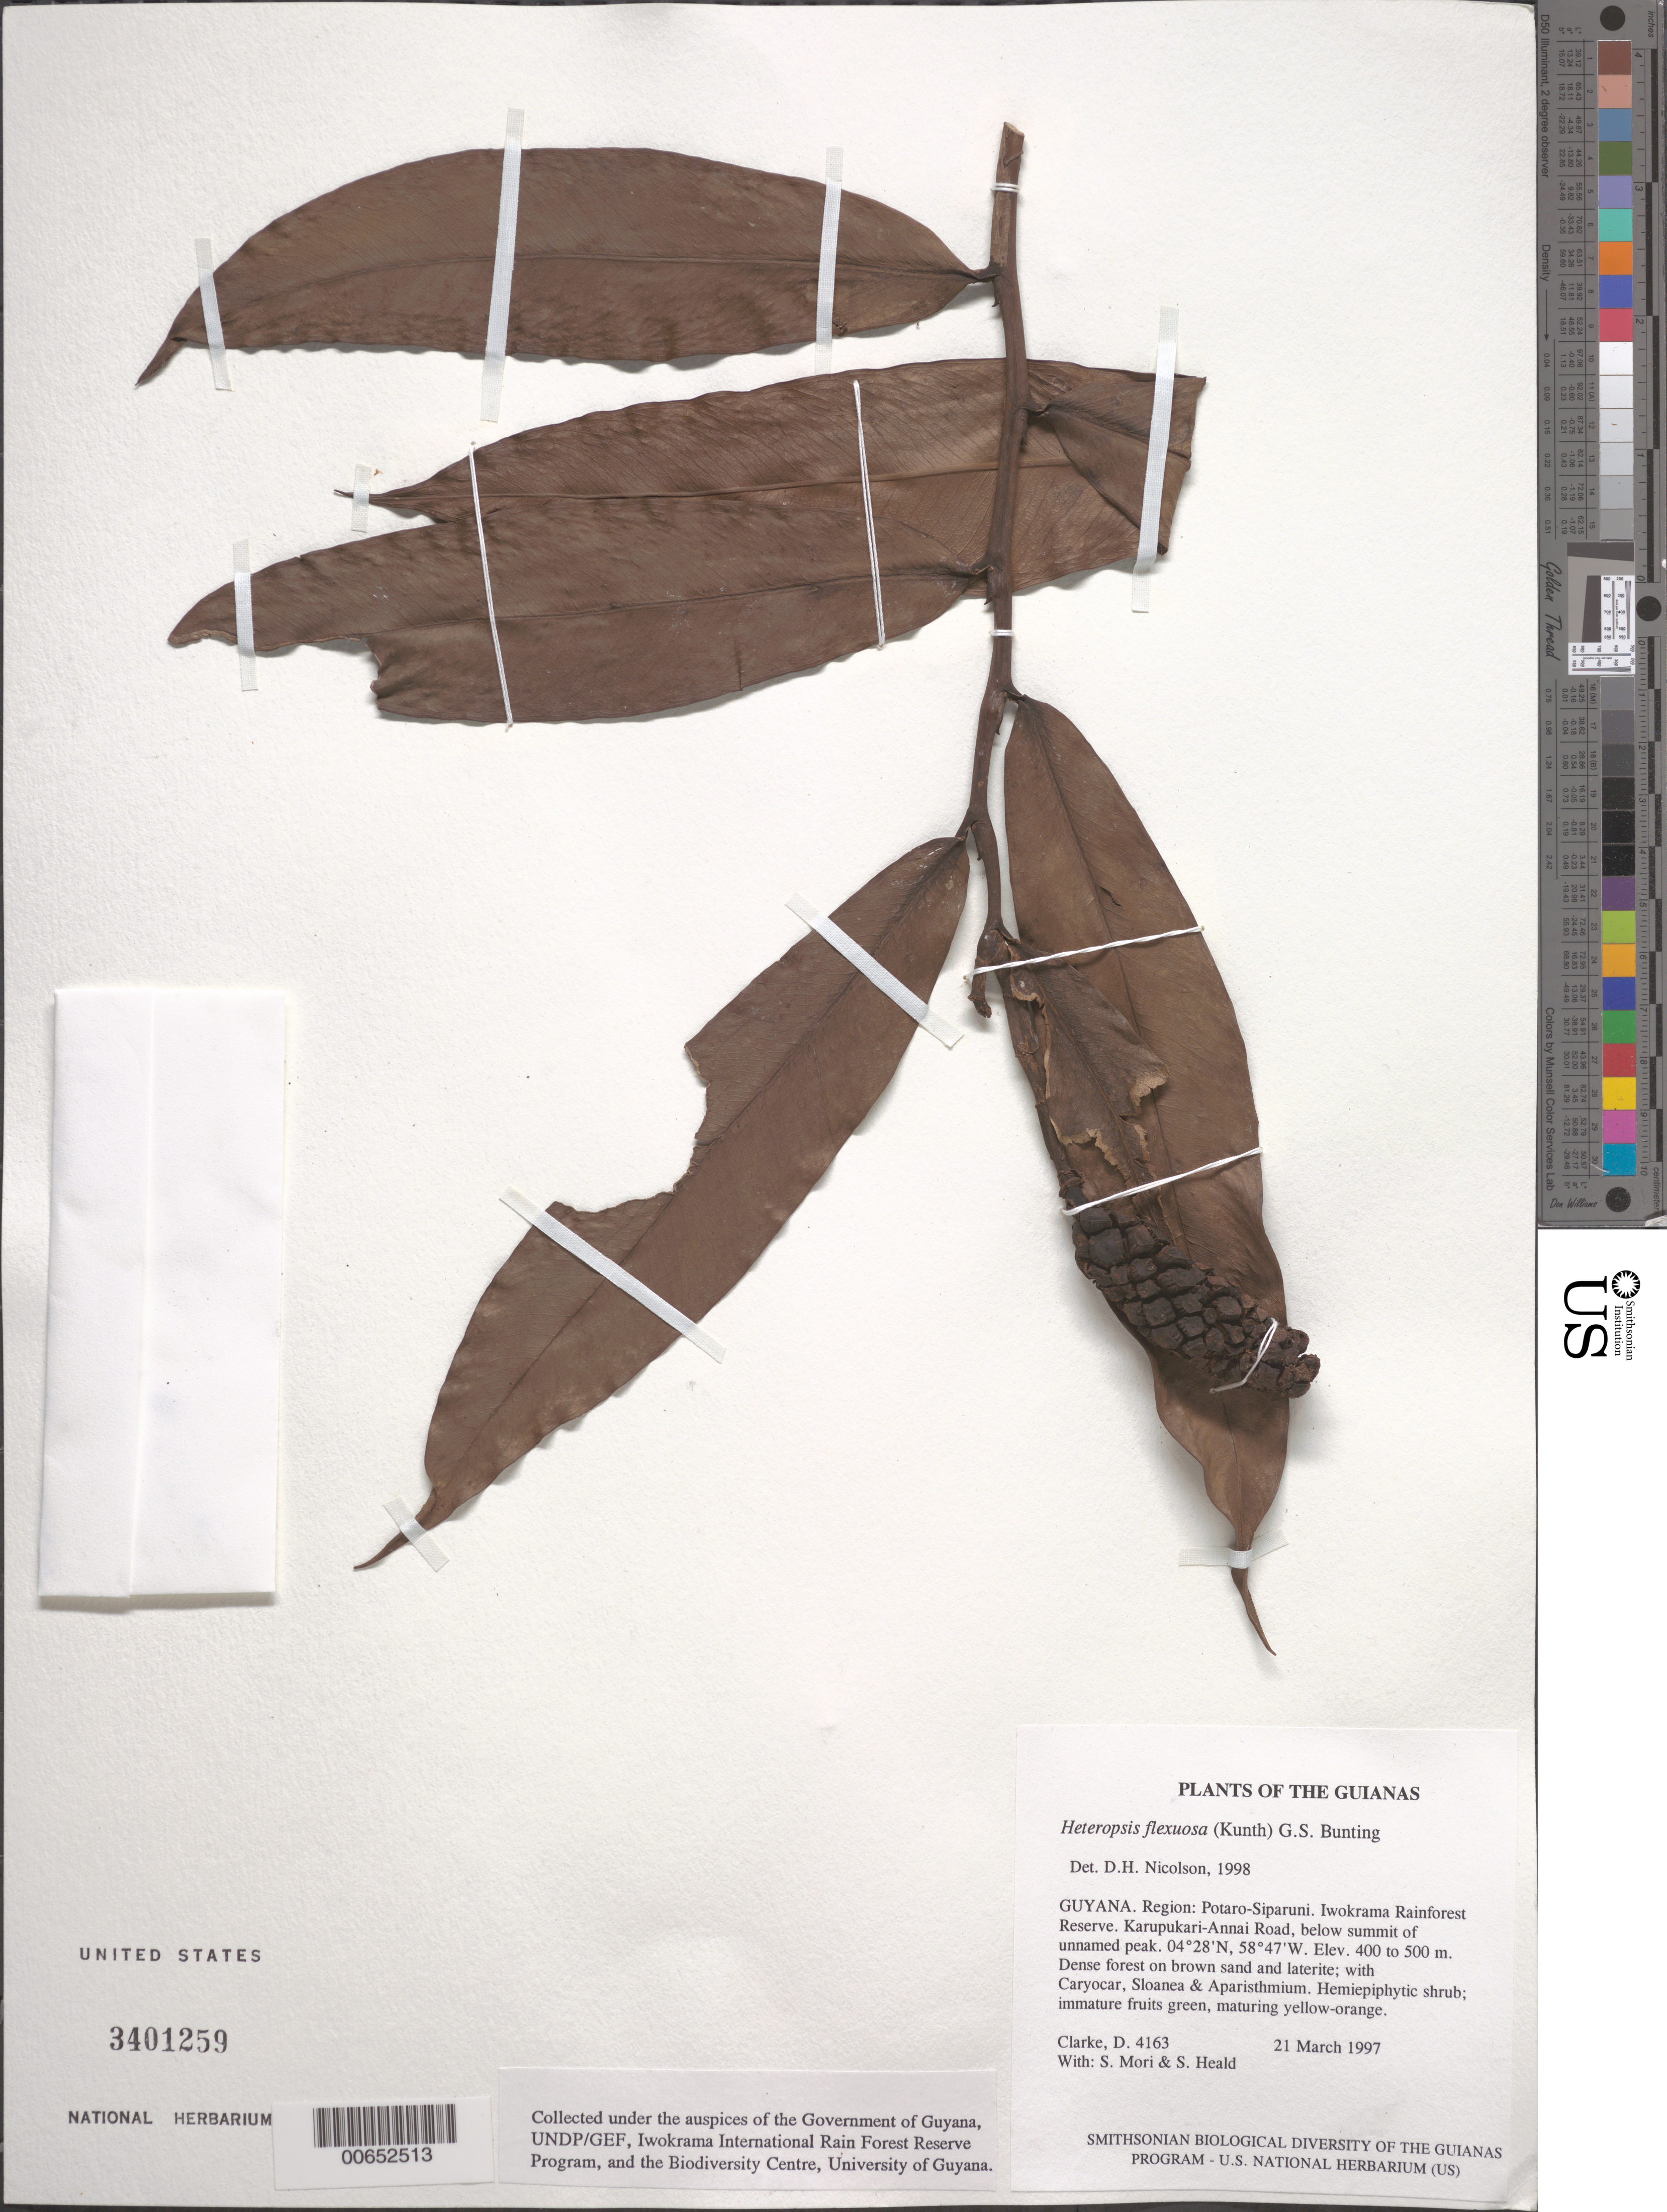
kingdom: Plantae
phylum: Tracheophyta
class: Liliopsida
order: Alismatales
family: Araceae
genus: Heteropsis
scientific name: Heteropsis flexuosa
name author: (Kunth) G.S. Bunting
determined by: Nicolson, Dan H.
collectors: H. D. Clarke, S. Mori & S. Heald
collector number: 4163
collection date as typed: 21 March 1997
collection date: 1997-03-21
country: Guyana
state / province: Potaro-Siparuni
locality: Iwokrama Rainforest Reserve. Karupukari-Annai Road, below summit of unnamed peak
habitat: Dense forest on brown sand and laterite; with Caryocar, Sloanea & Aparisthmium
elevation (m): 400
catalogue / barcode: US 3401259